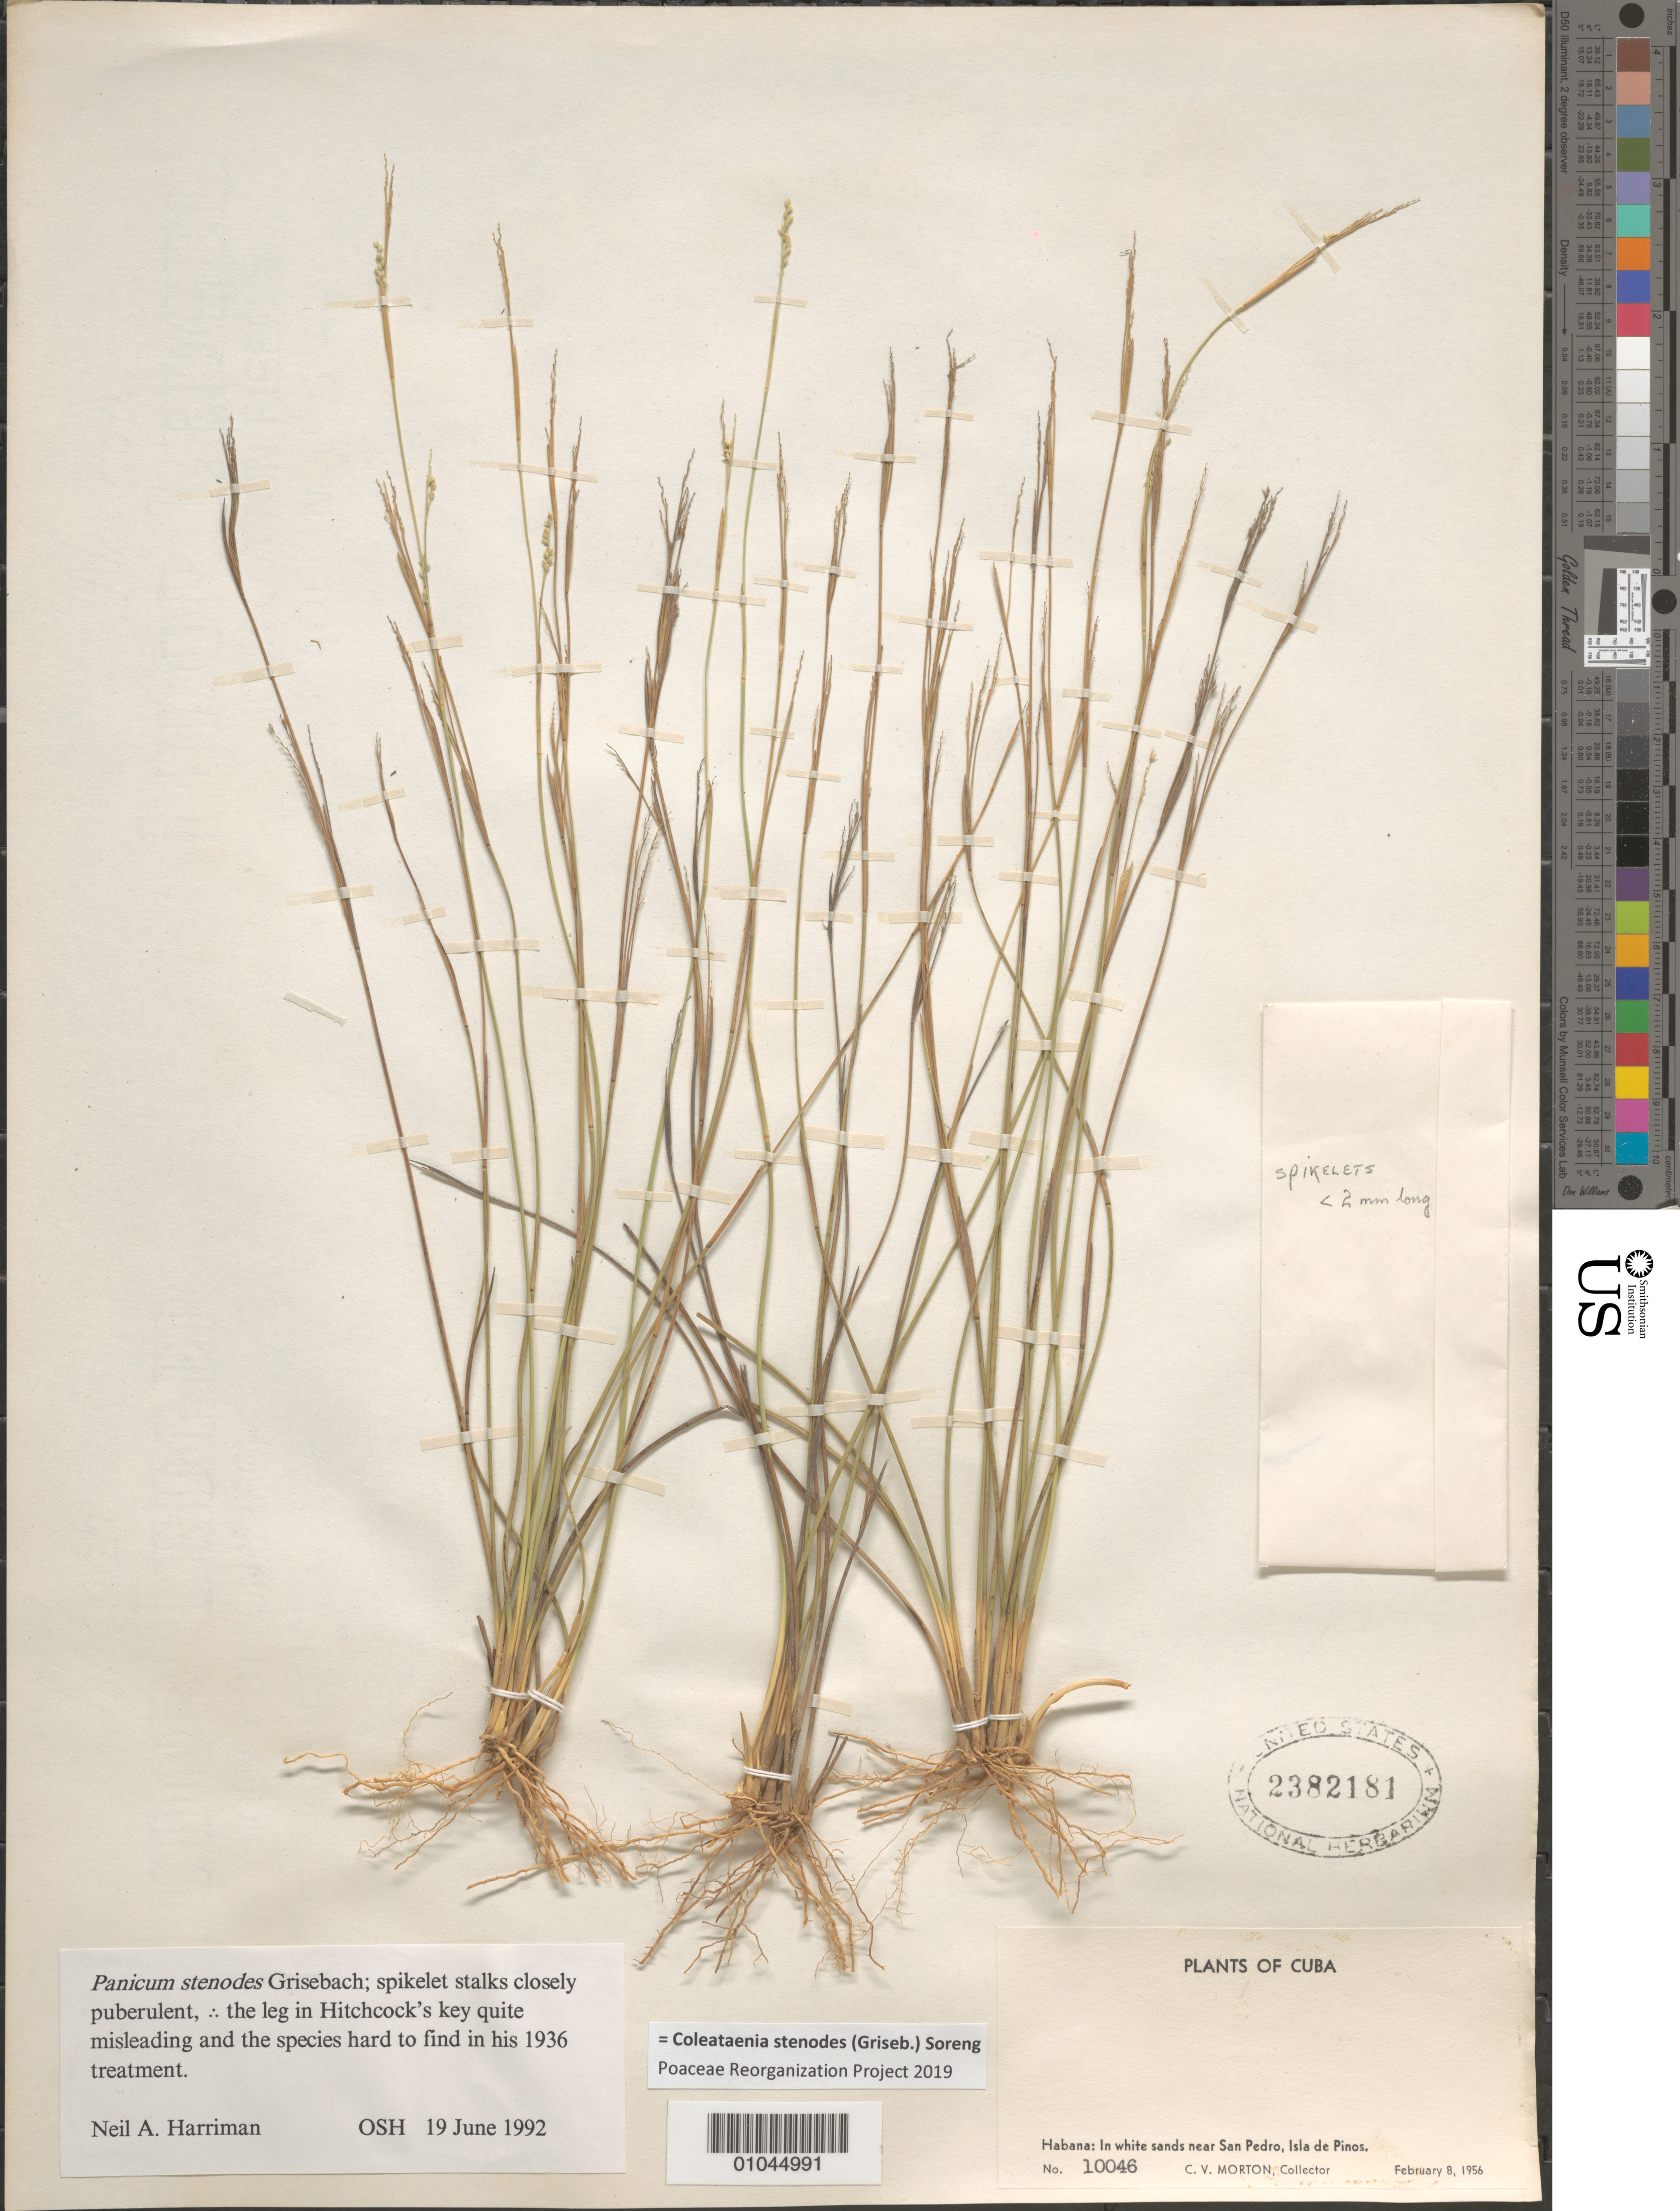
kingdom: Plantae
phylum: Tracheophyta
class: Liliopsida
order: Poales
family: Poaceae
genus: Panicum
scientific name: Panicum stenodes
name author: Griseb.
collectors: C. V. Morton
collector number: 10046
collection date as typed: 08 Feb 1956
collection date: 1956-02-08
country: Cuba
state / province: Isla de la Juventud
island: Isla de la Juventud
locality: [Isle of Pines], near San Pedro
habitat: In white sand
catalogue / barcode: US 2382181